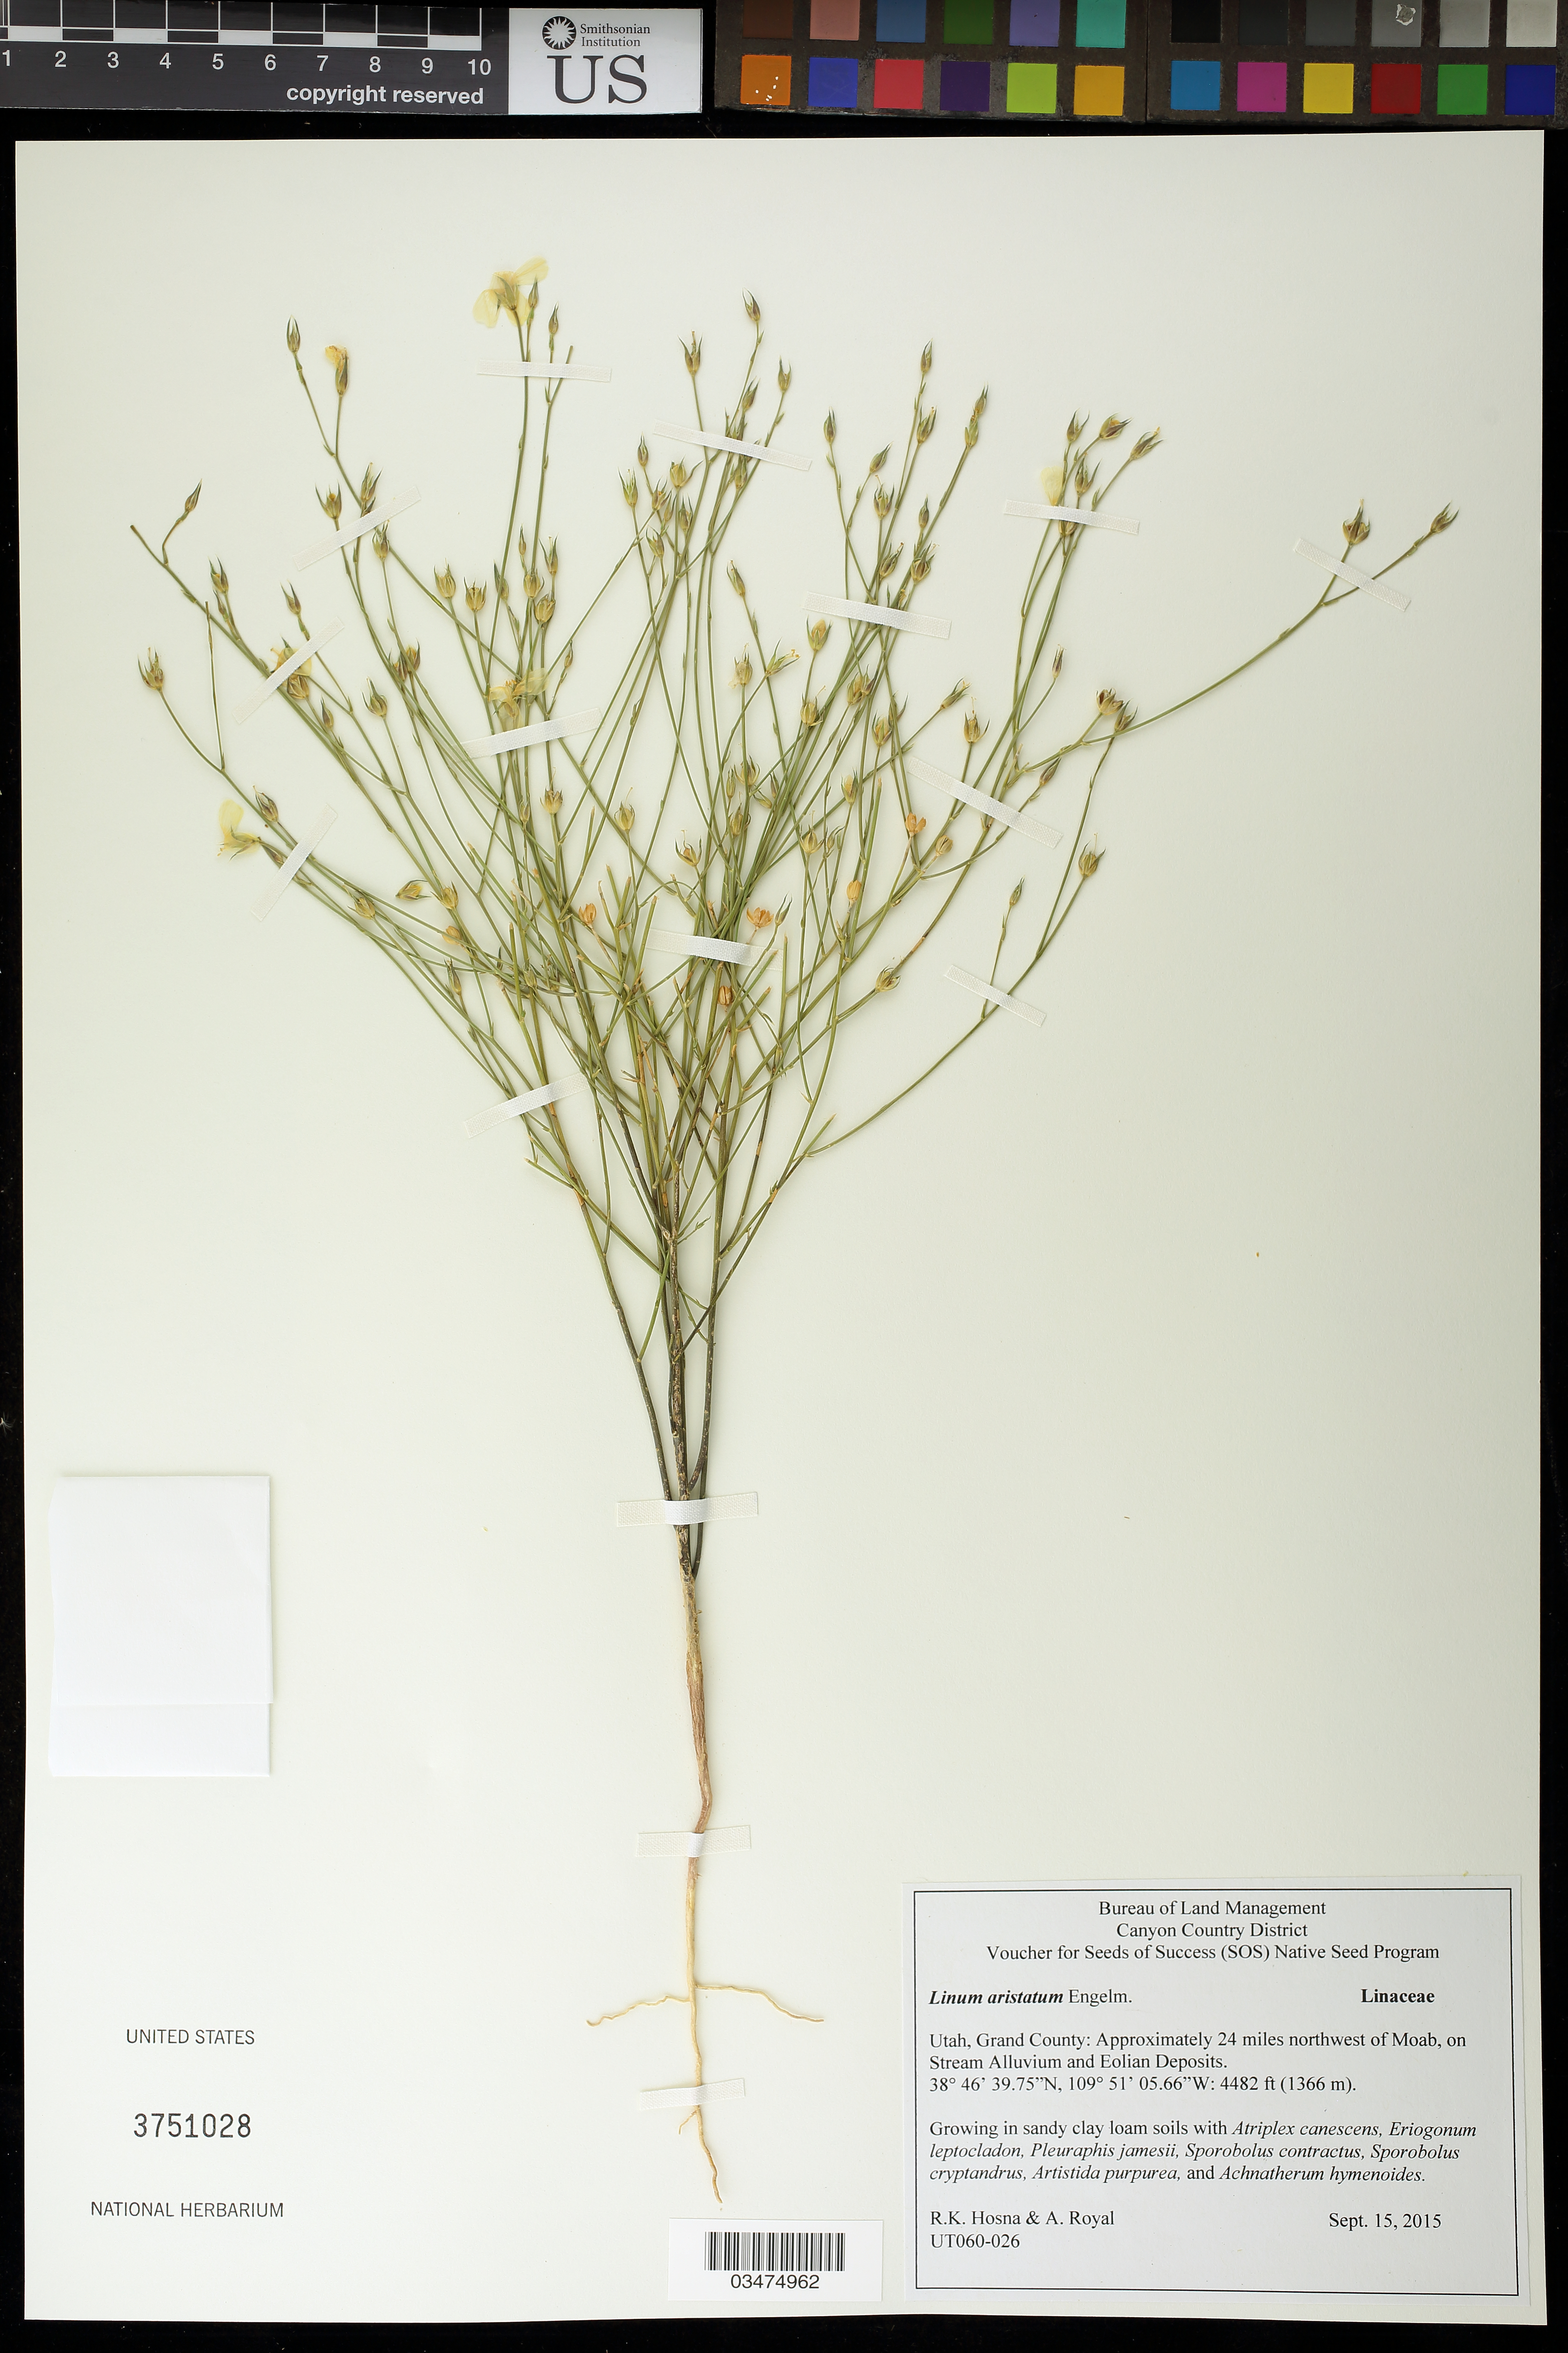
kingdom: Plantae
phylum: Tracheophyta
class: Magnoliopsida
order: Malpighiales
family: Linaceae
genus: Linum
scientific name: Linum aristatum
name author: Engelm.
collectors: R. Hosna & A. Royal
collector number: UT060-026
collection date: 2015-09-15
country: United States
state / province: Utah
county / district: Grand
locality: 24 mi. NW of Moab, on stream Alluvium and Eolian Deposits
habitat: Sandy clay loam soils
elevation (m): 1366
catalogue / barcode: US 3751028